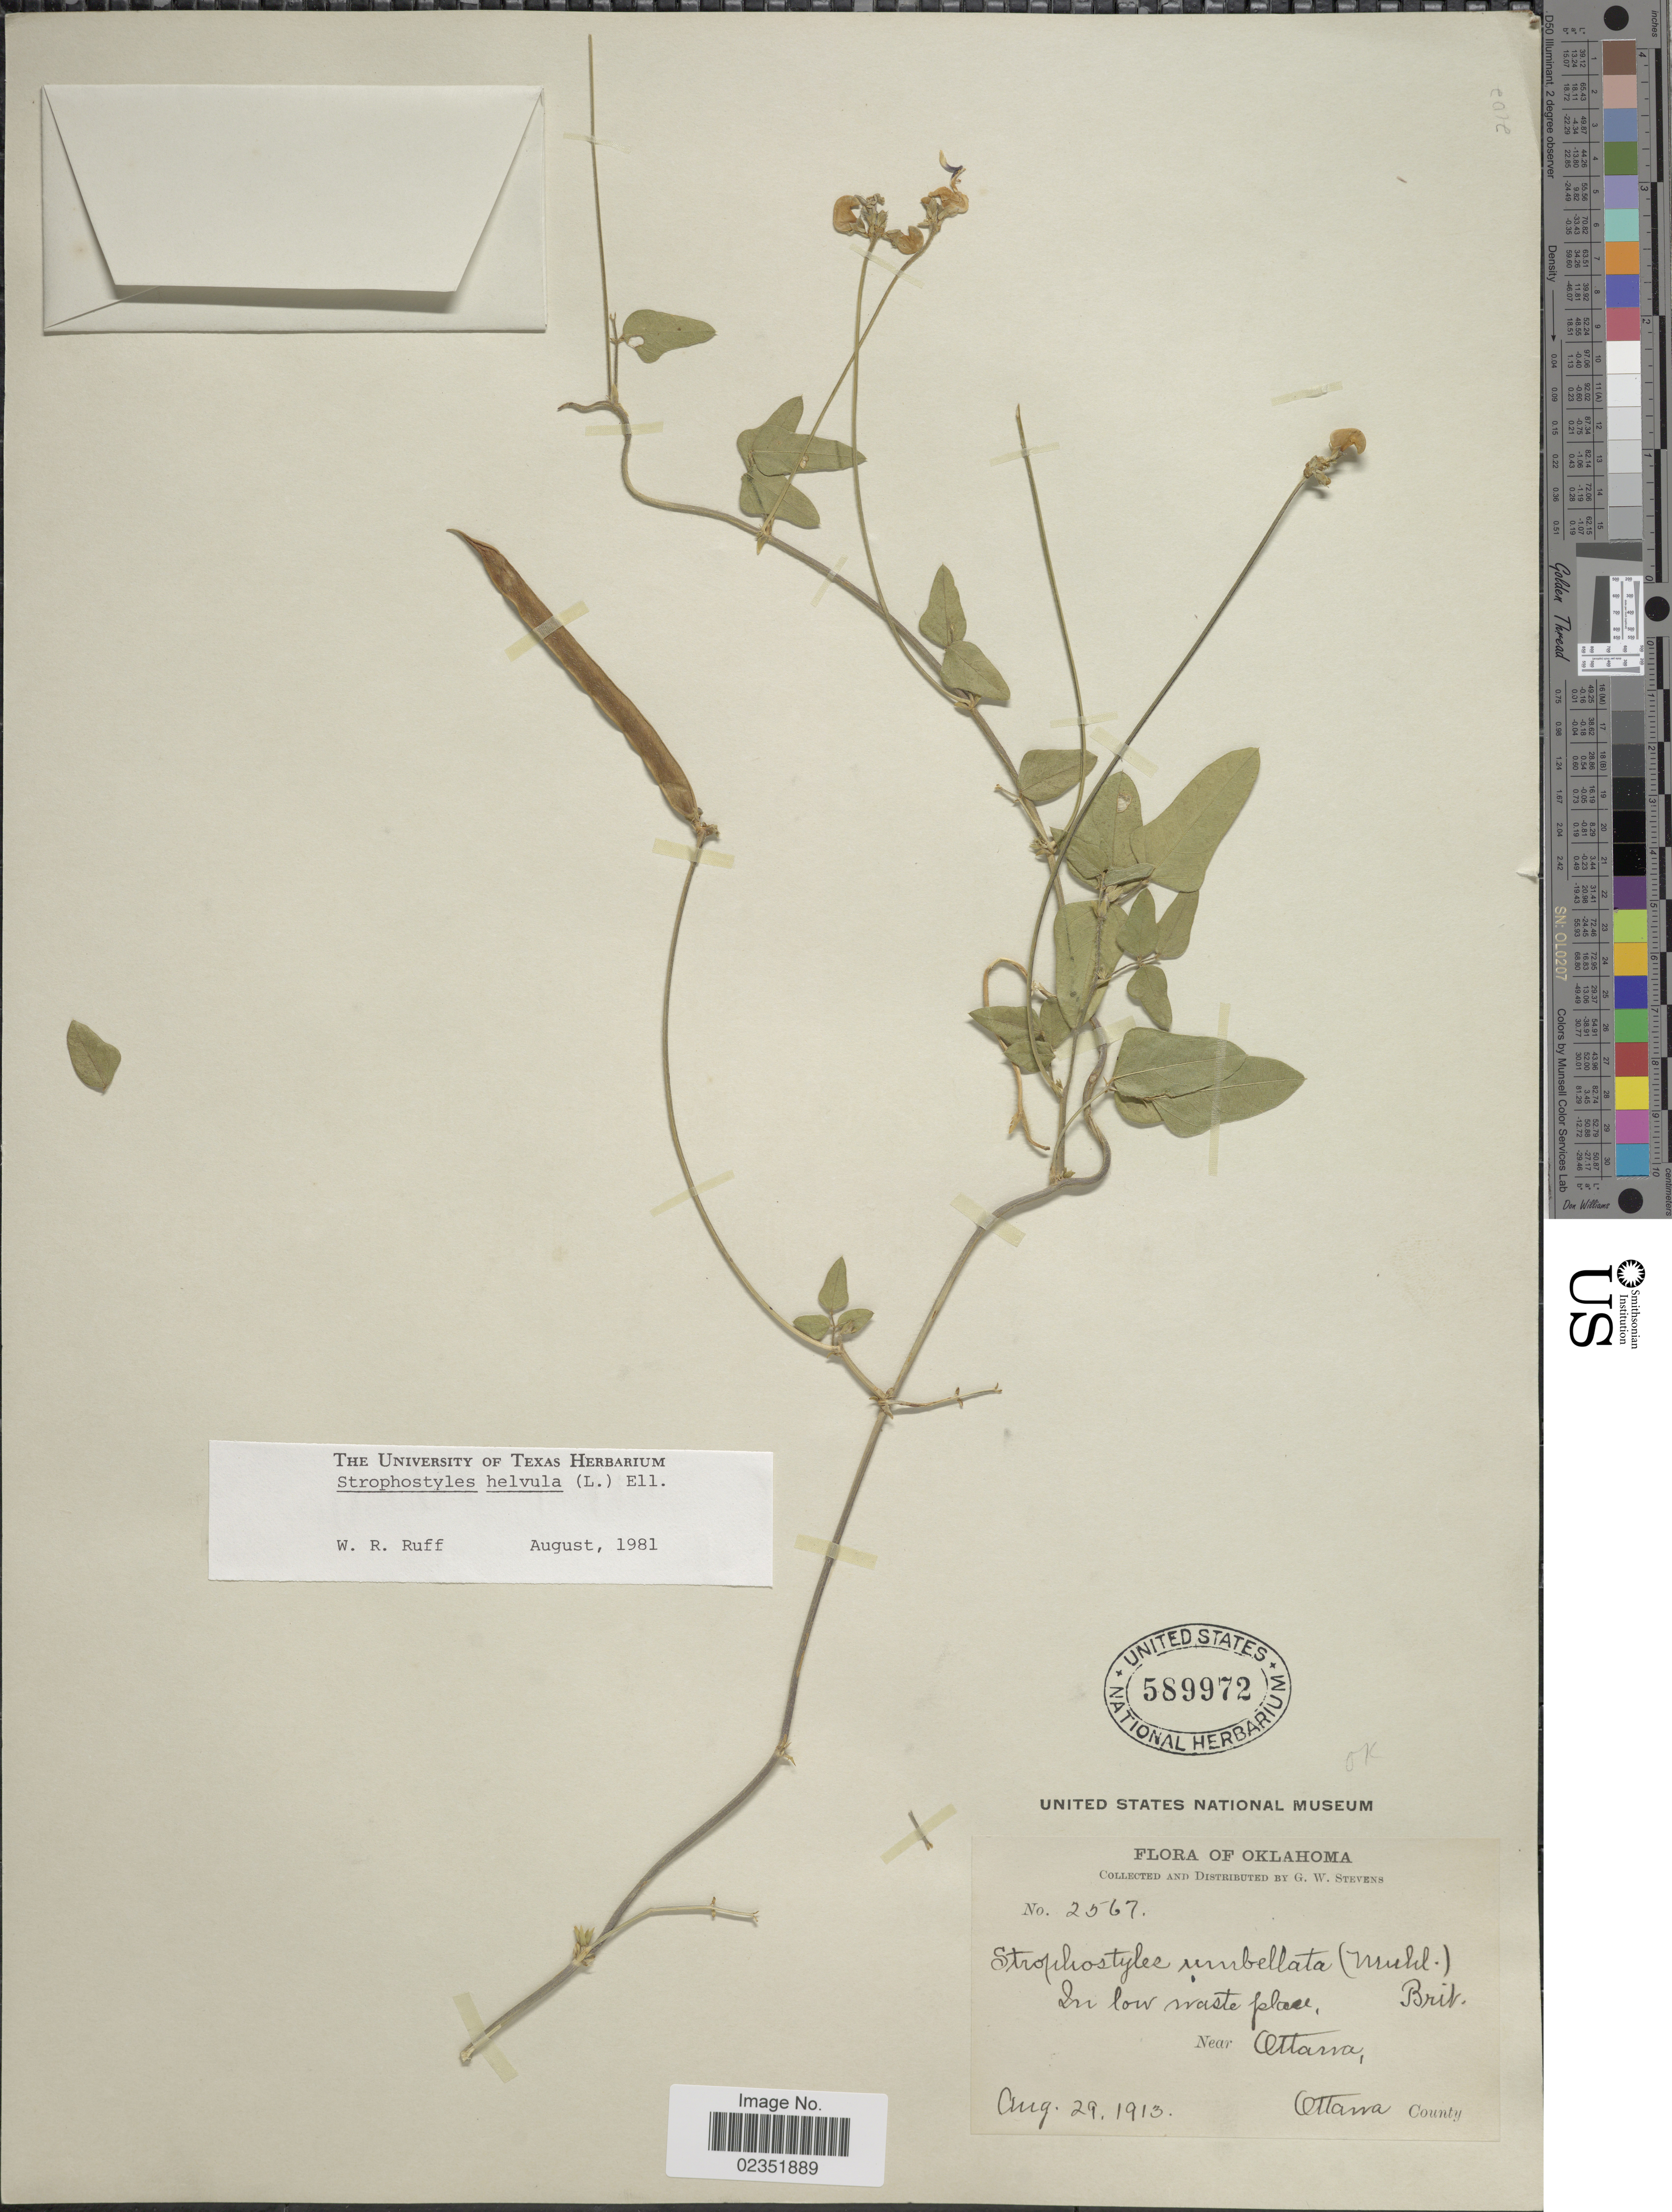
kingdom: Plantae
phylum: Tracheophyta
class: Magnoliopsida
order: Fabales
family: Fabaceae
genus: Strophostyles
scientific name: Strophostyles helvola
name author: (L.) Elliott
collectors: G. W. Stevens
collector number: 2567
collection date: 1913-08-29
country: United States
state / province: Oklahoma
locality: In low waste place, Near Ottawa, Ottawa County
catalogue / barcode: US 589972